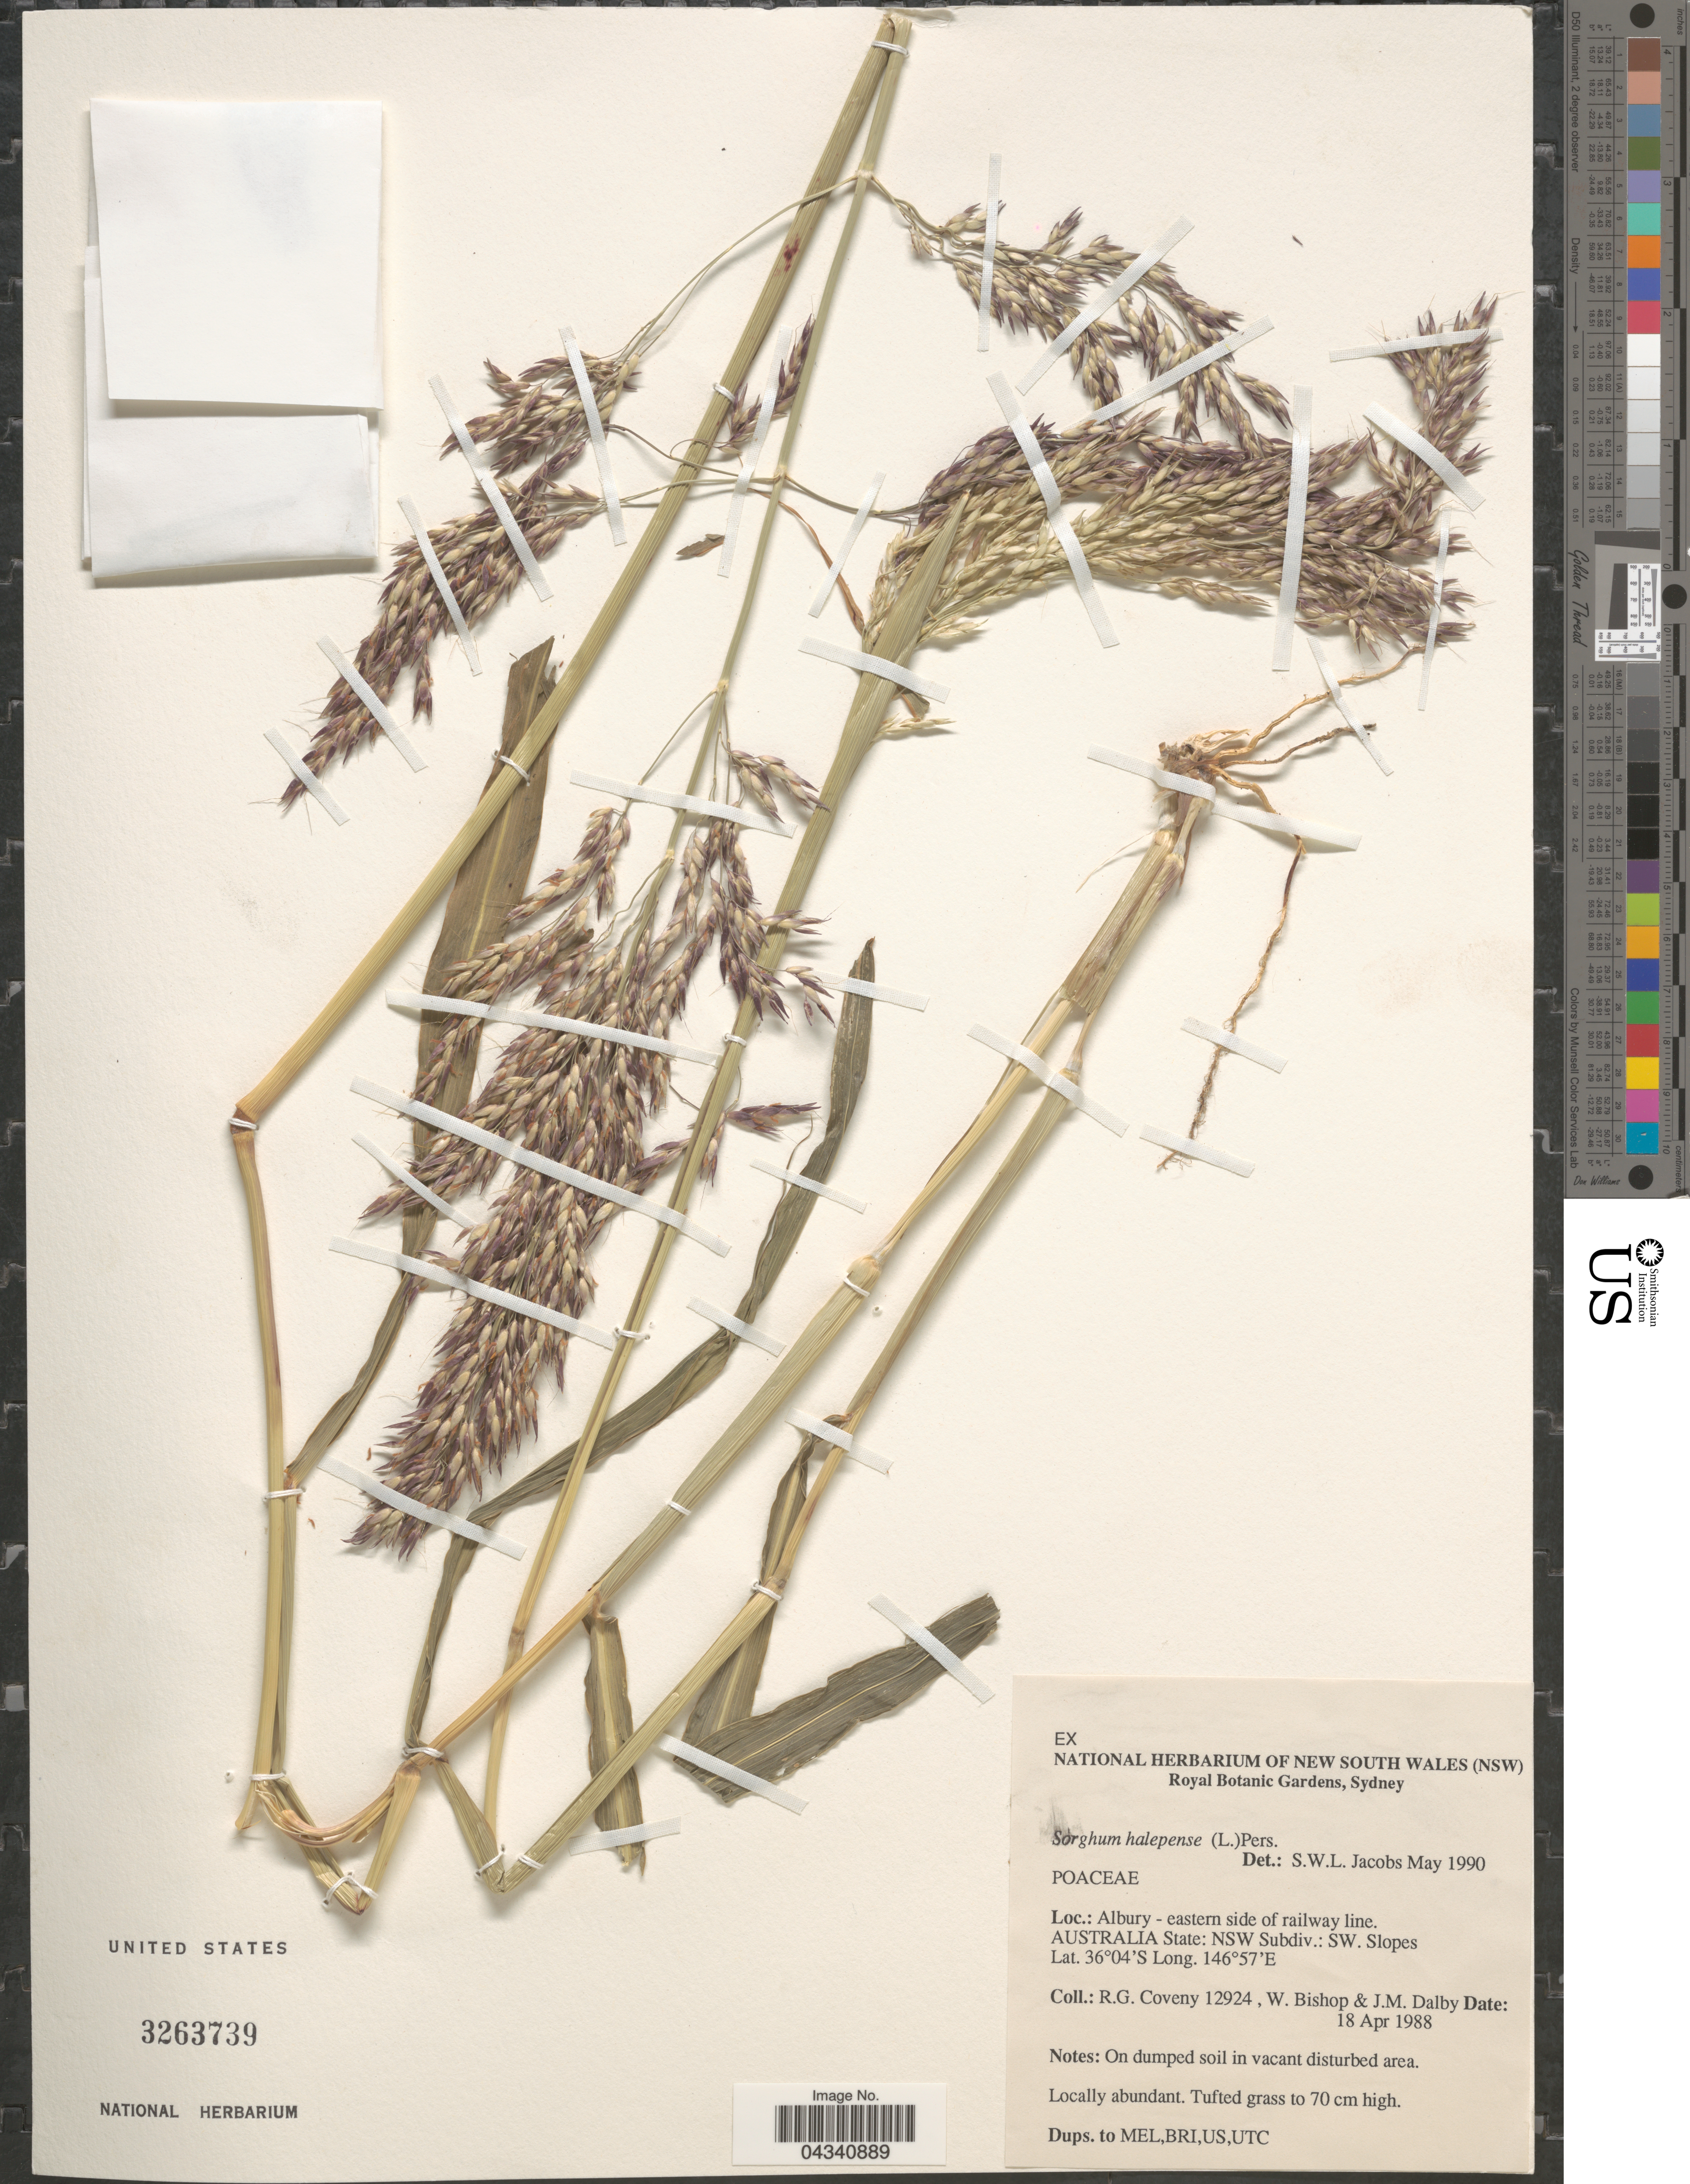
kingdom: Plantae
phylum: Tracheophyta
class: Liliopsida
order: Poales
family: Poaceae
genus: Sorghum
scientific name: Sorghum halepense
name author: (L.) Pers.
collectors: R. Coveny, W. Bishop & J. Dalby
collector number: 12924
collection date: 1988-04-18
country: Australia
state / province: New South Wales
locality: Albury - eastern side of railway line. Subdiv.: SW. Slopes. On dumped soil in vacant disturbed area.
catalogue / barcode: US 3263739